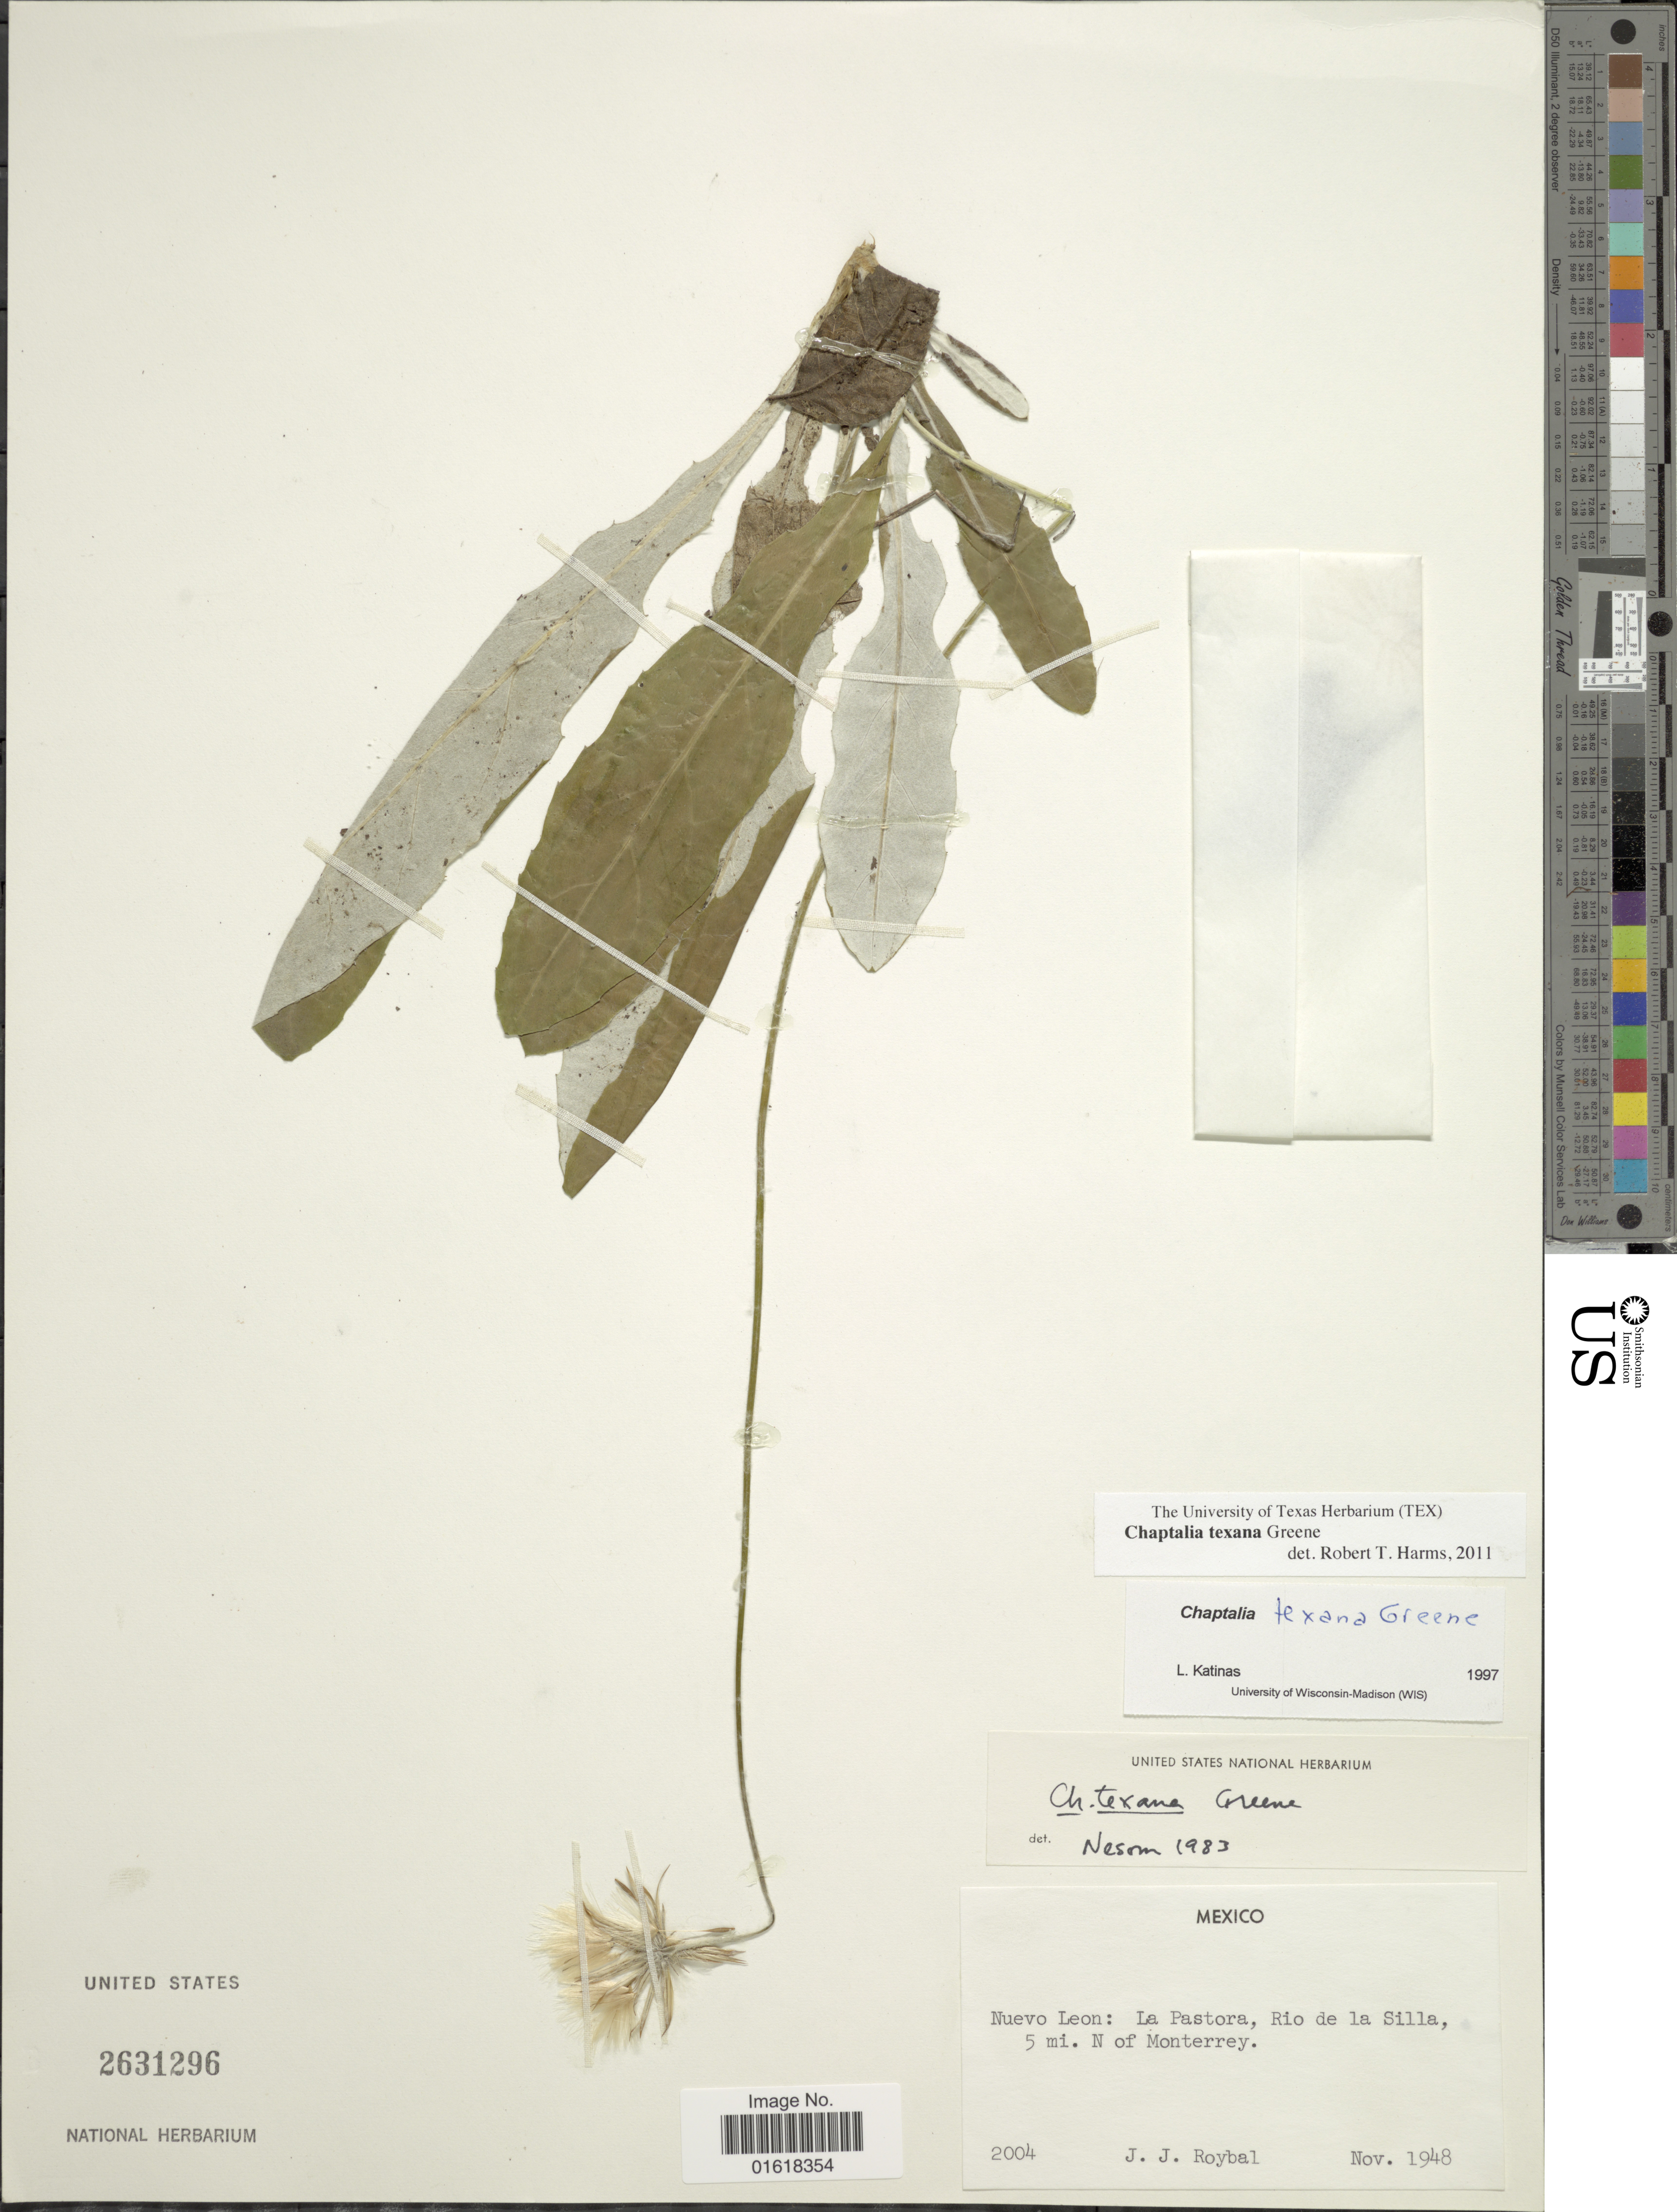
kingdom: Plantae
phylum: Tracheophyta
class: Magnoliopsida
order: Asterales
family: Asteraceae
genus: Chaptalia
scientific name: Chaptalia texana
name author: Greene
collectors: J. J. Roybal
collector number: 2004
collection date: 1948-11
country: Mexico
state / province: Nuevo León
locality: La Pastora, Rio de la Silla, 5 mi. N of Monterrey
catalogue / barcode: US 2631296